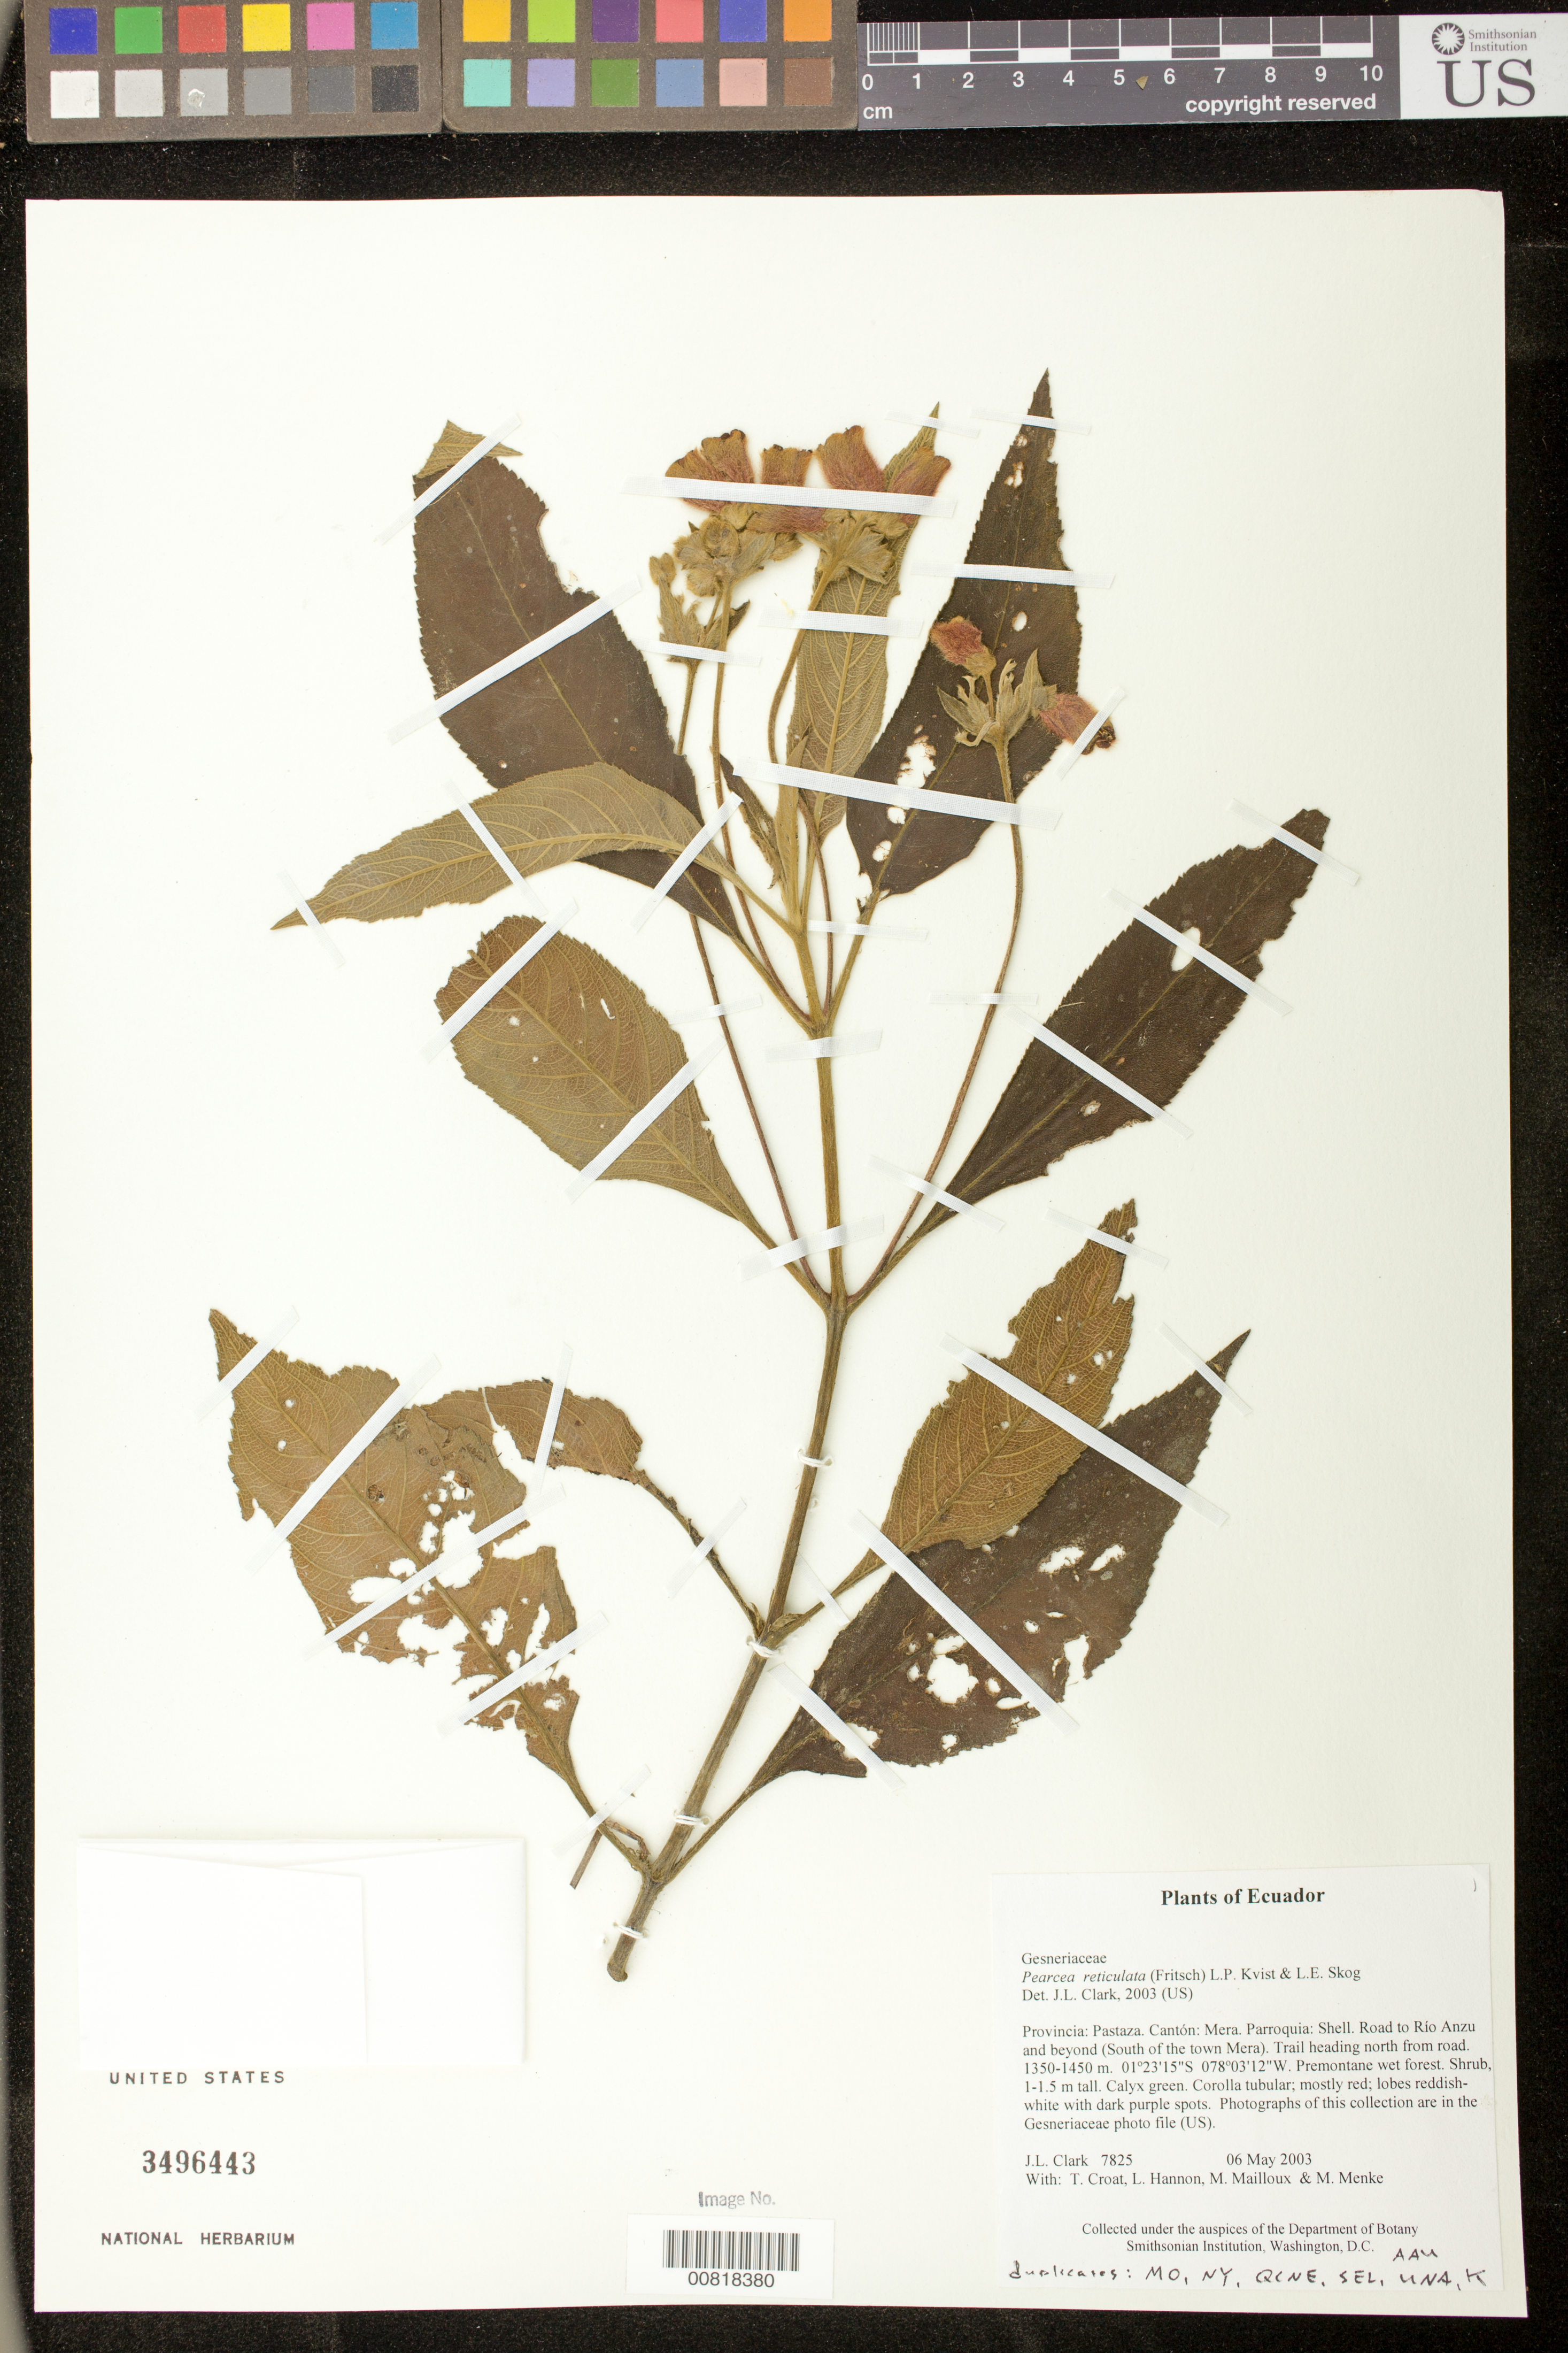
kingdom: Plantae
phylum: Tracheophyta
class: Magnoliopsida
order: Lamiales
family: Gesneriaceae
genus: Pearcea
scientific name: Pearcea reticulata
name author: (Fritsch) L.P. Kvist & L.E. Skog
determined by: Clark, J. L., (SEL), The Marie Selby Botanical Garden (UNITED STATES)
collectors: J. L. Clark, T. B. Croat, L. Hannon, M. Mailloux & M. Menke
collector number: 7825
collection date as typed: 06 May 2003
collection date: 2003-05-06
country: Ecuador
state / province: Pastaza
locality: Mera. Parroquia: Shell. Road to Río Anzu and beyond (South of the town Mera). Trail heading north from road.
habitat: Premontane wet forest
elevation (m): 1350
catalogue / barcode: US 3496443